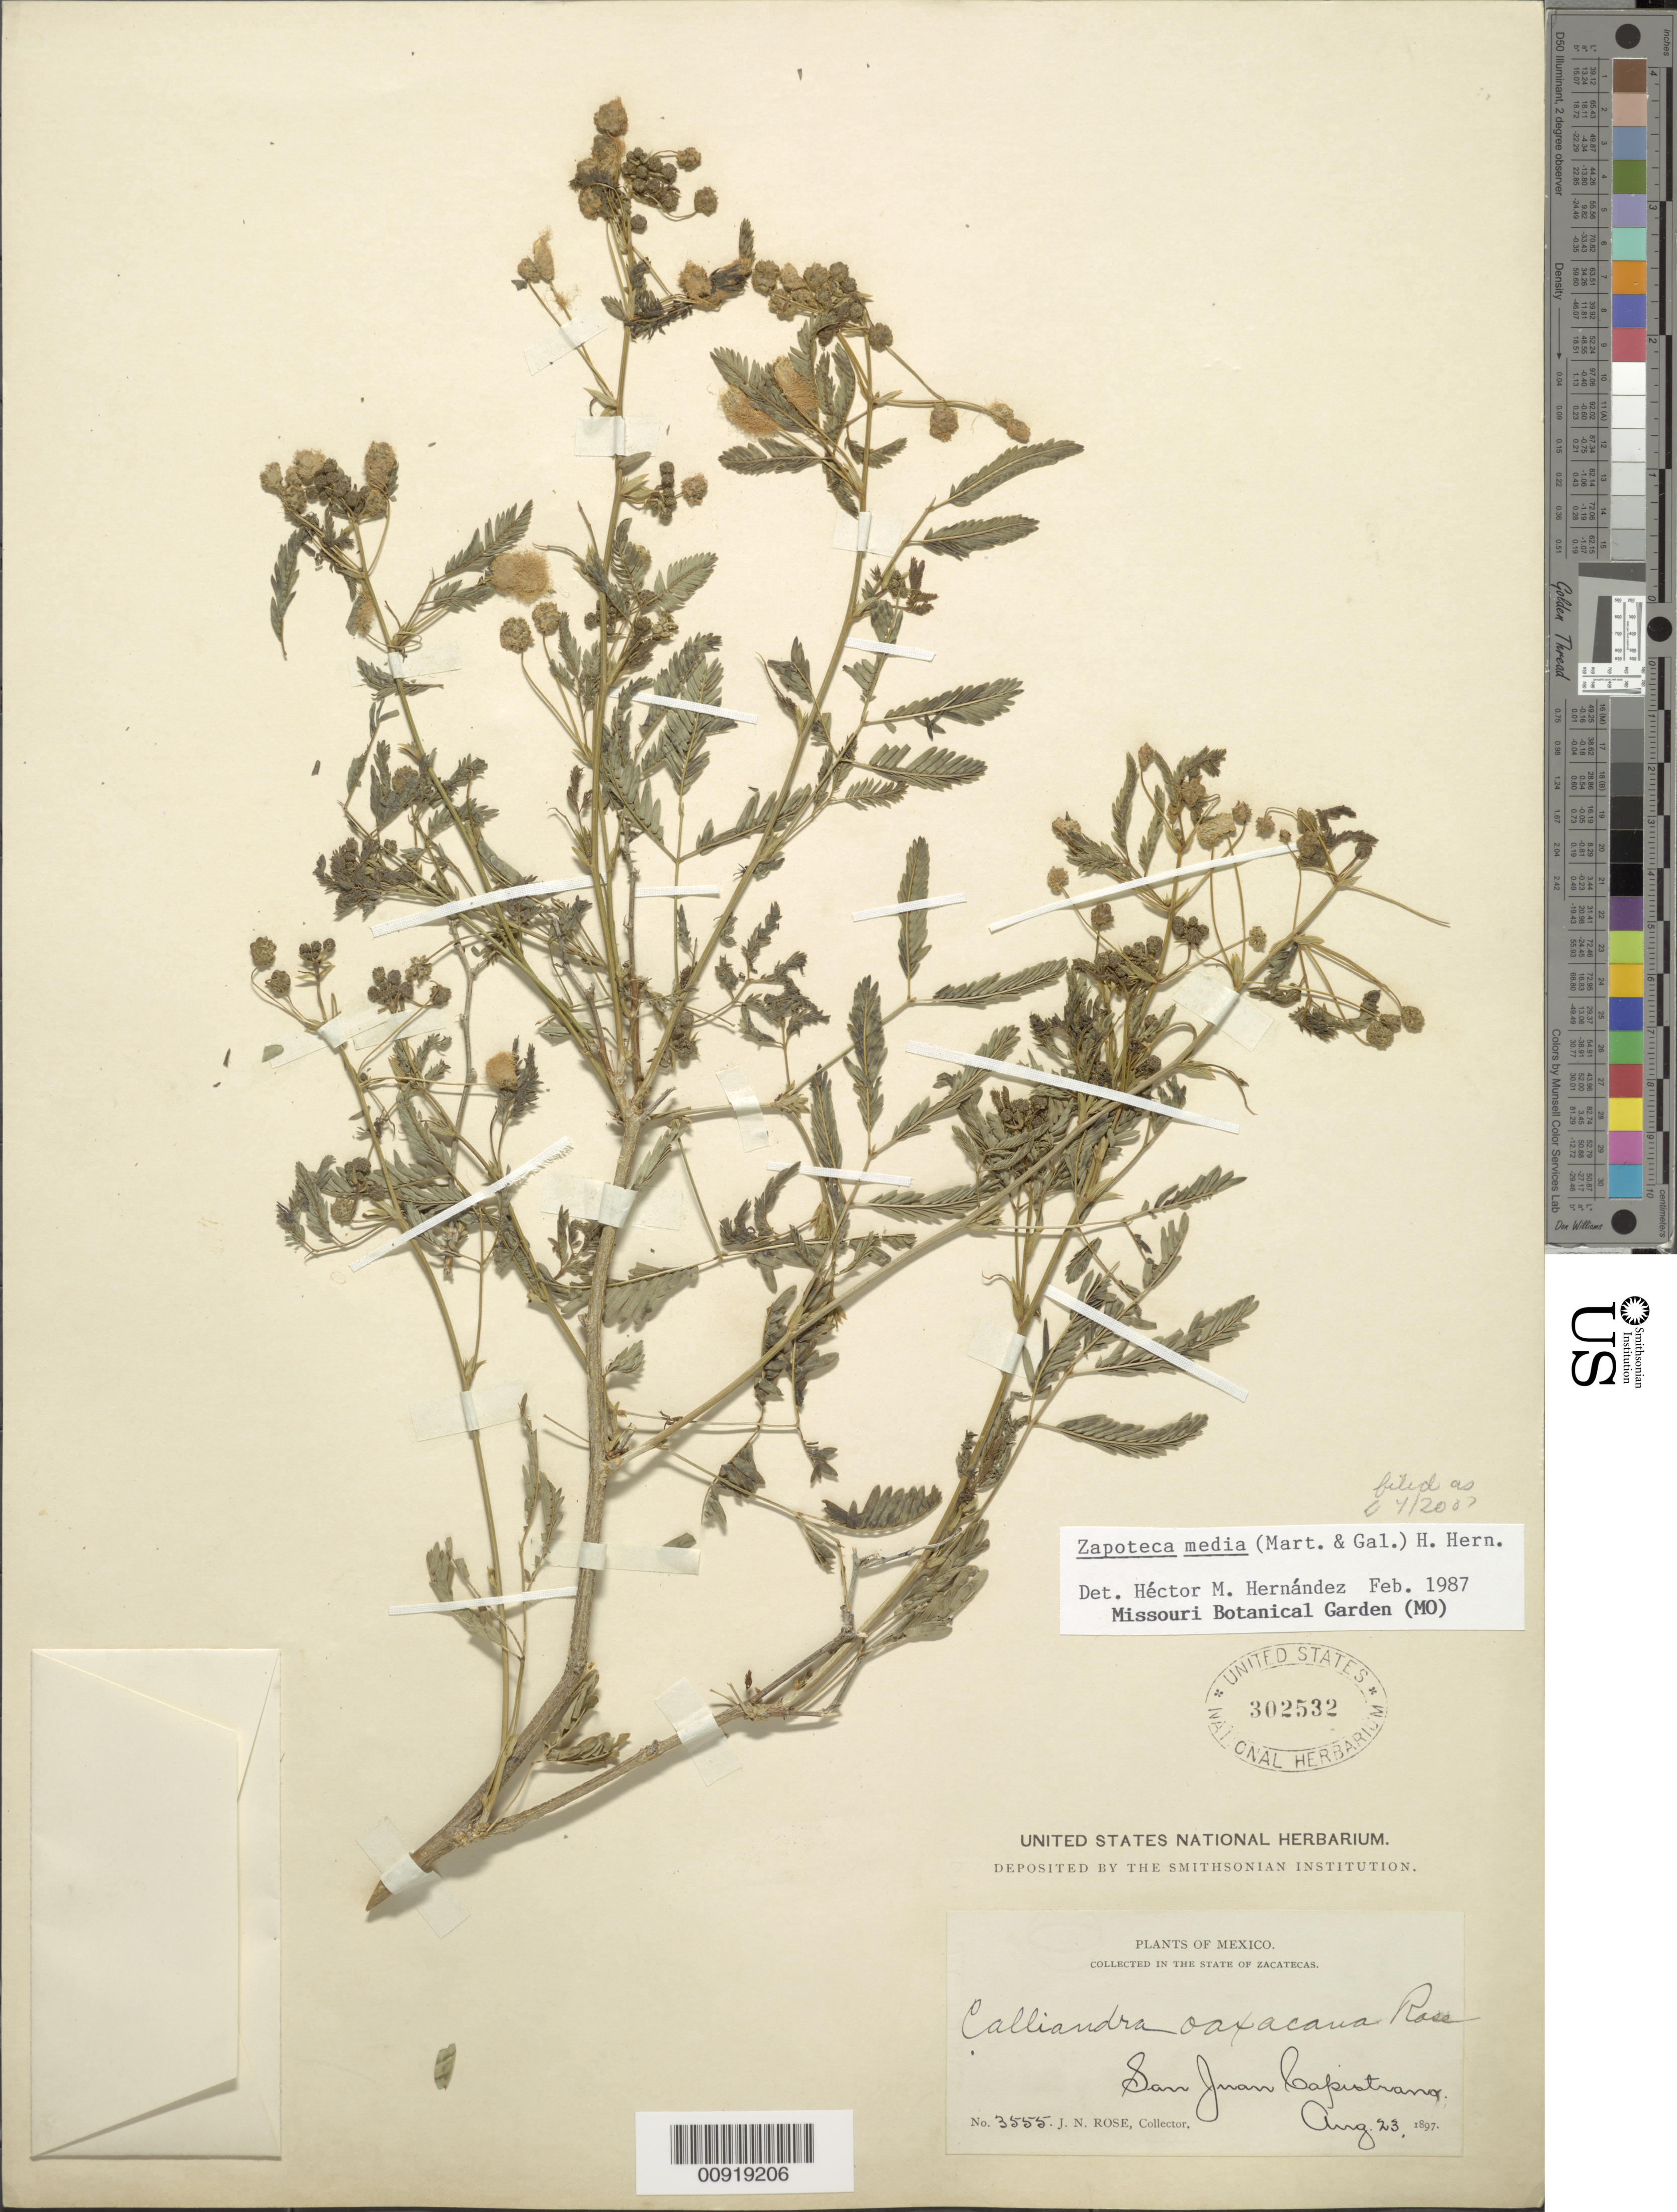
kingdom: Plantae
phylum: Tracheophyta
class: Magnoliopsida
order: Fabales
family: Fabaceae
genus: Zapoteca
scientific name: Zapoteca media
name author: (M. Martens & Galeotti) H.M. Hern.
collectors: J. N. Rose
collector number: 3555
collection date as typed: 23 Aug 1897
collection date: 1897-08-23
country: Mexico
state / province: Zacatecas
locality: San Juan Capristrano.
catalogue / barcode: US 302532